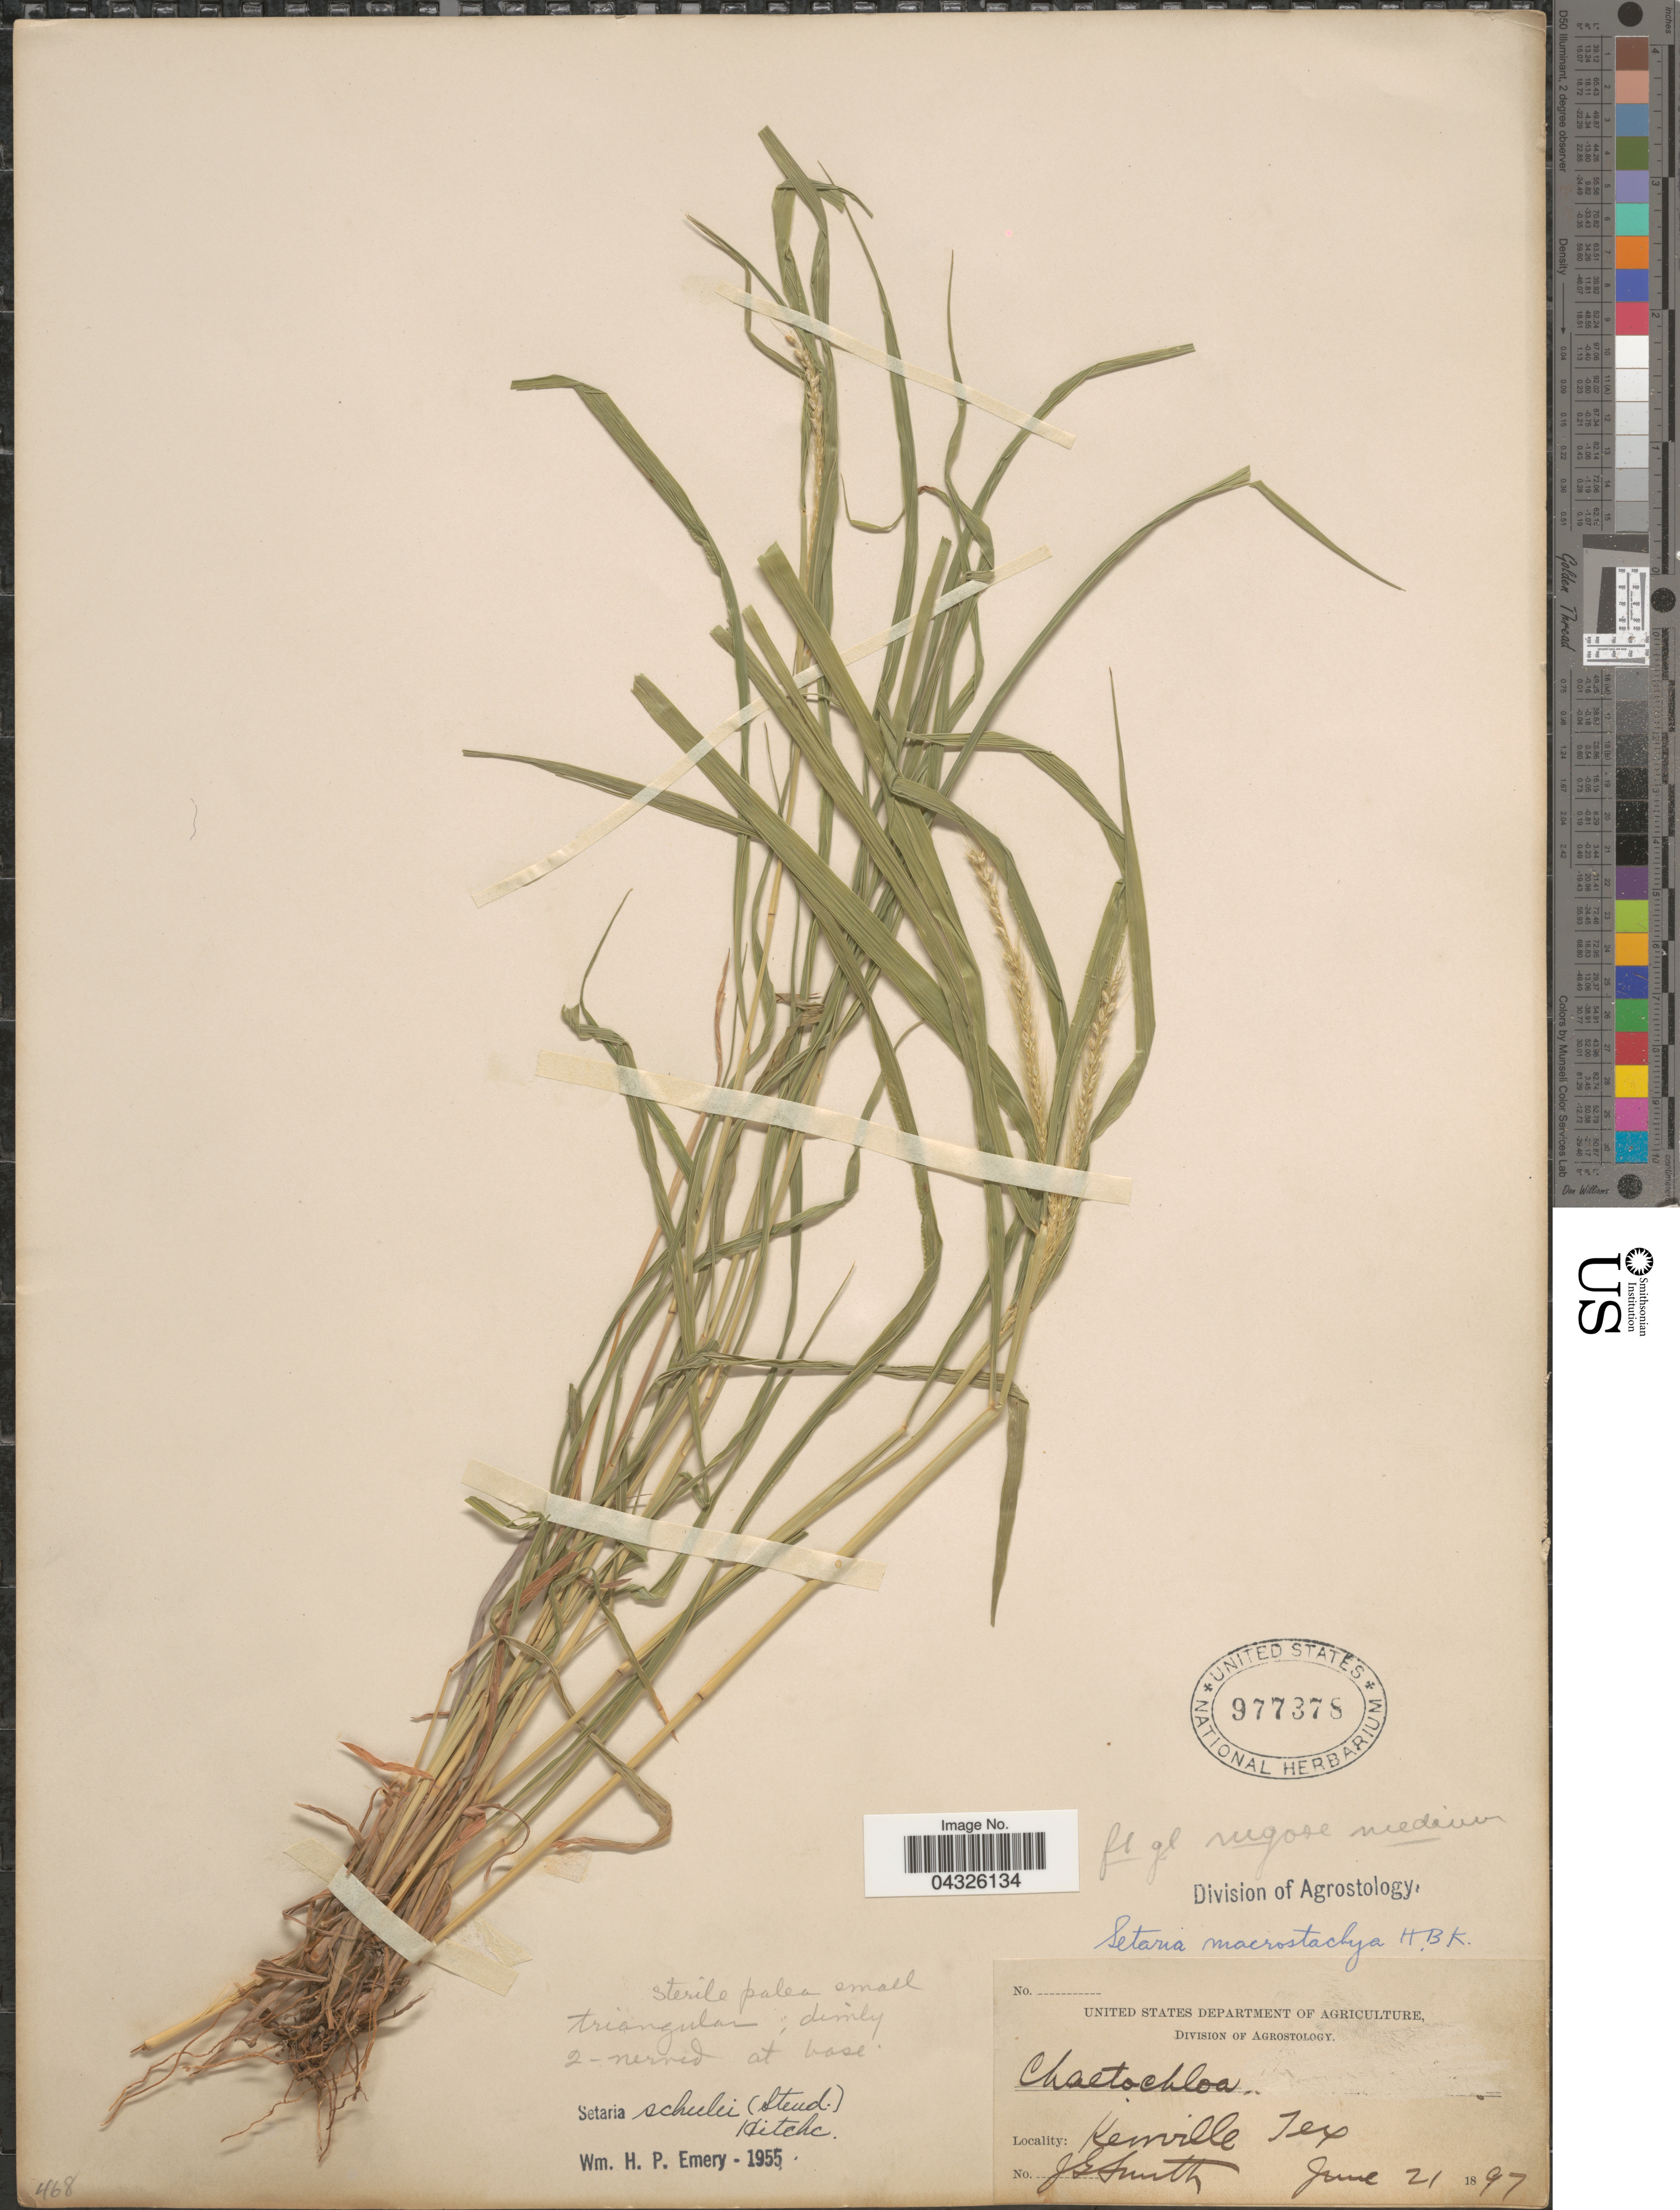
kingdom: Plantae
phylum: Tracheophyta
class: Liliopsida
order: Poales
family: Poaceae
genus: Setaria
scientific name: Setaria scheelei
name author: (Steud.) Hitchc.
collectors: J. G. Smith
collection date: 1897-06-21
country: United States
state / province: Texas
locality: Kerrville.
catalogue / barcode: US 977378